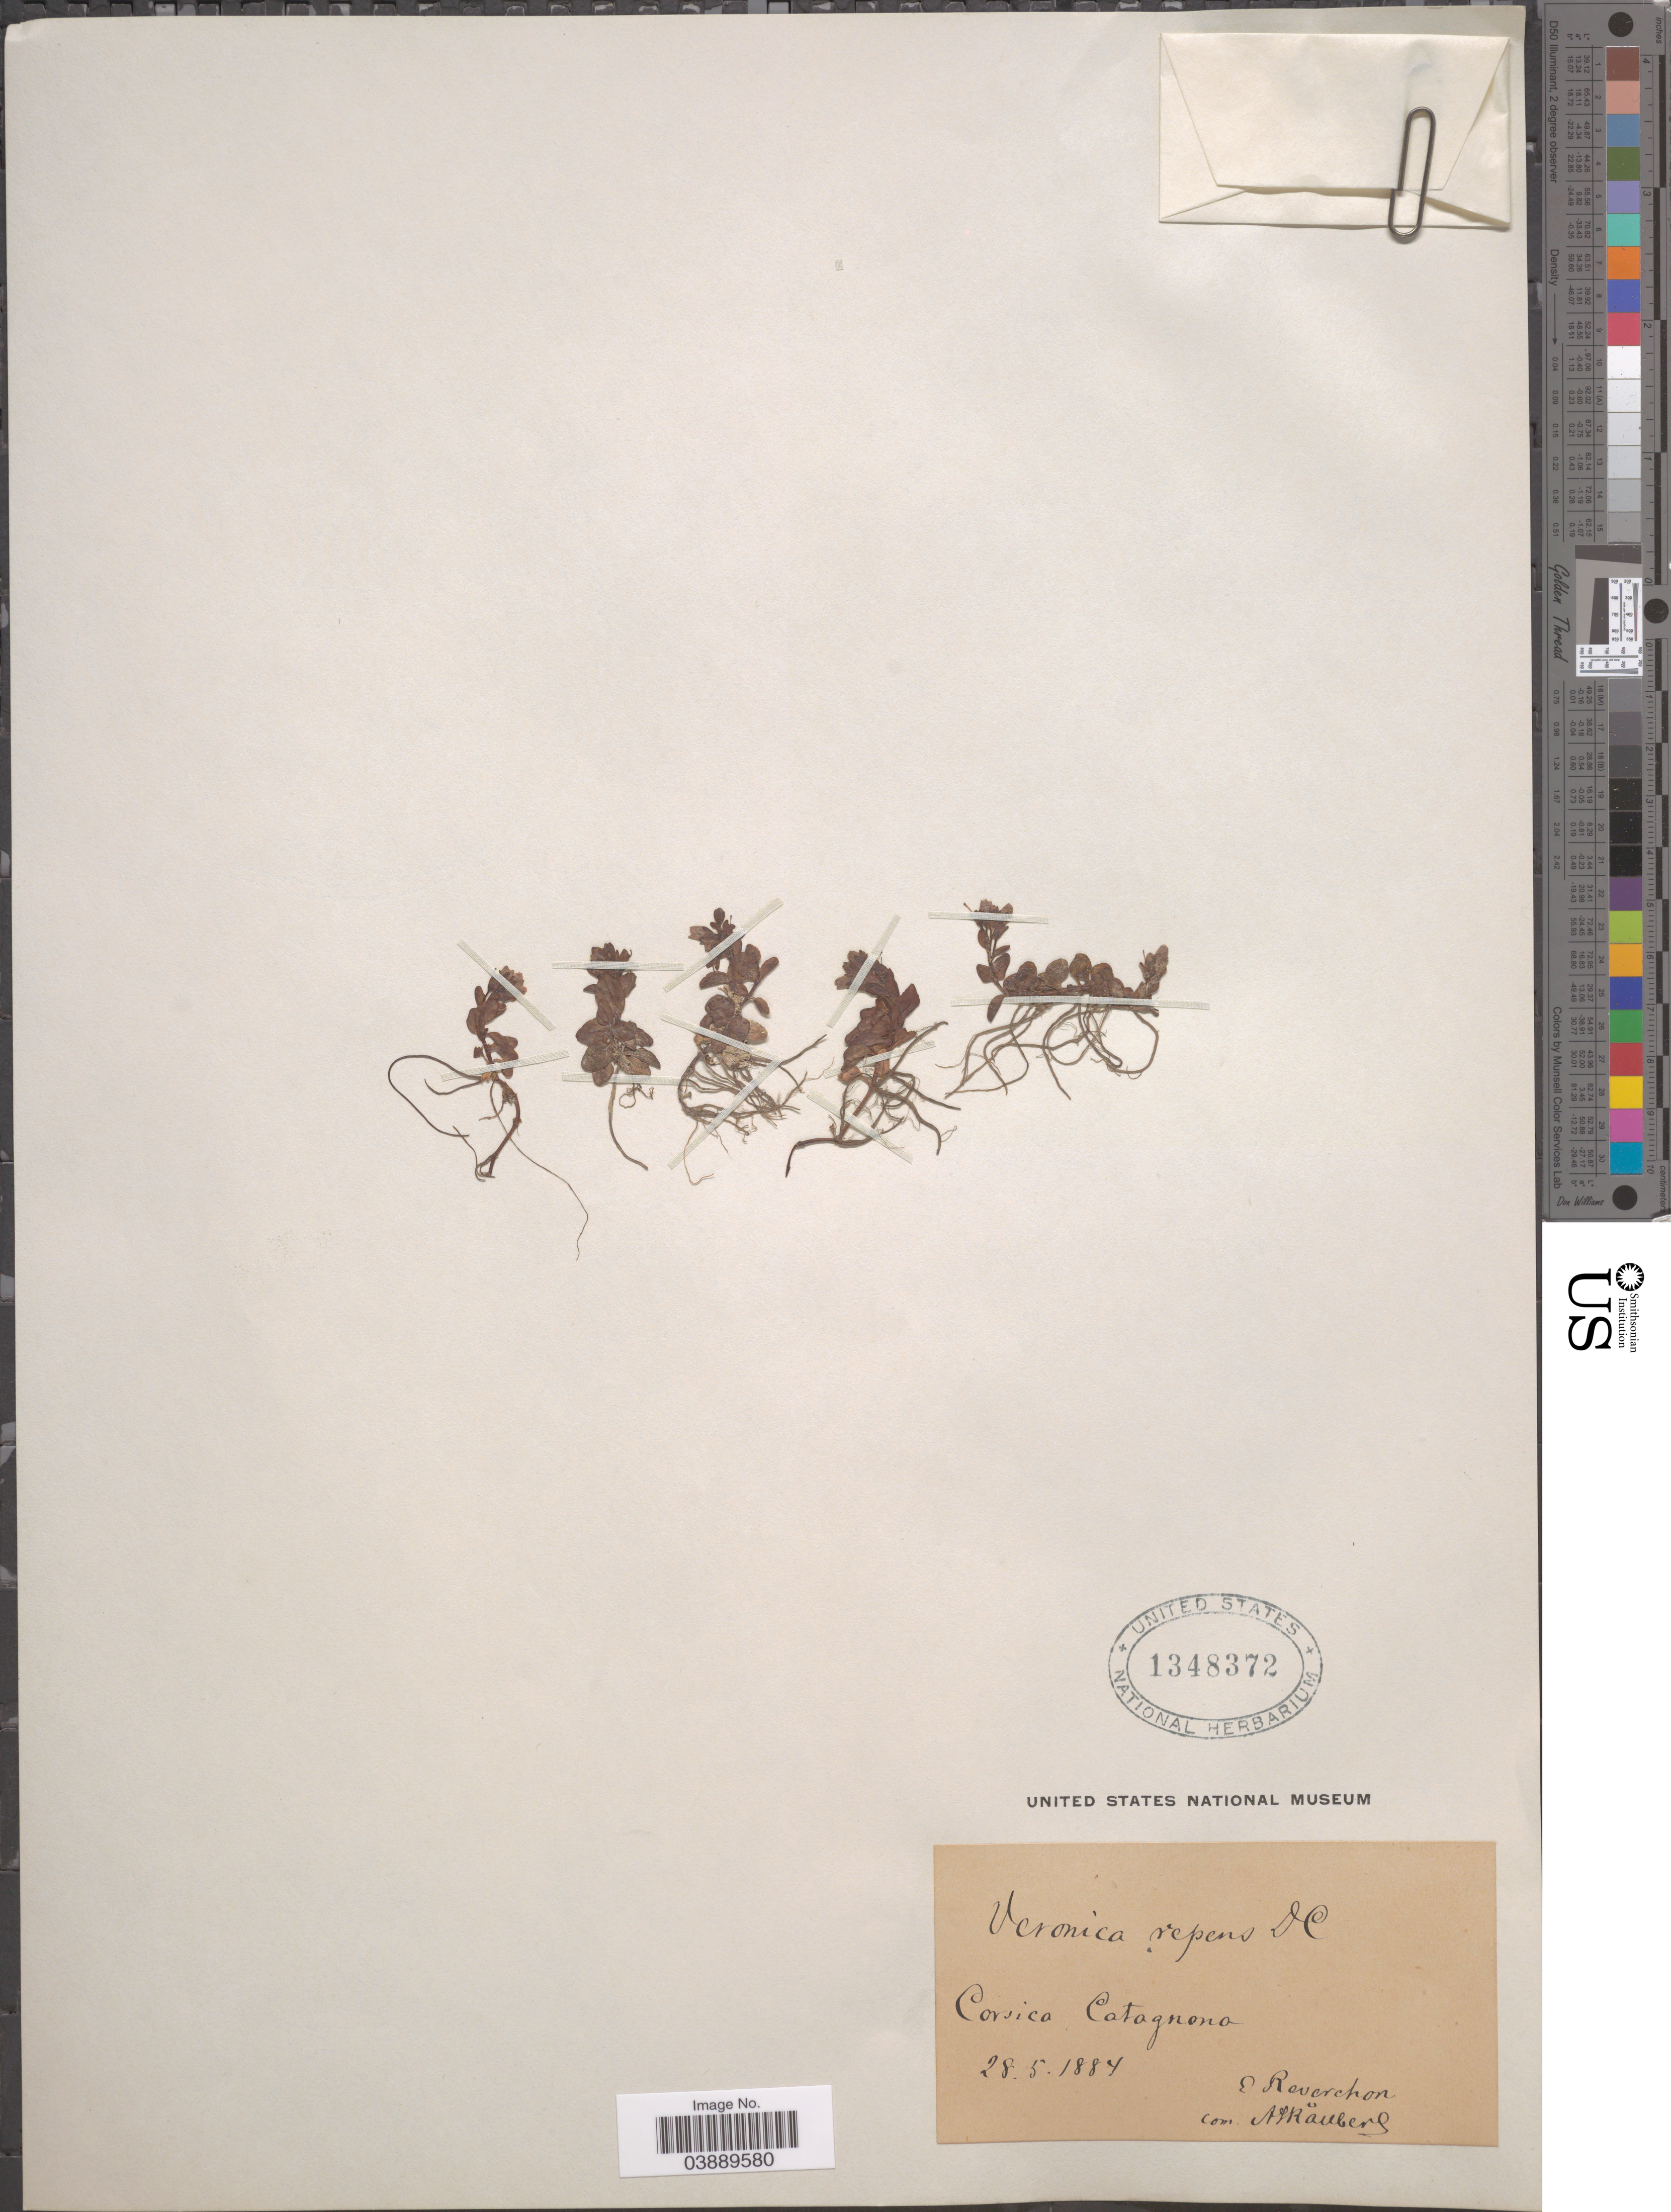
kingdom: Plantae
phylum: Tracheophyta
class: Magnoliopsida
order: Lamiales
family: Plantaginaceae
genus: Veronica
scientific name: Veronica repens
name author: Clarion ex DC.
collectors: E. Reverchon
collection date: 1884-05-28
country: France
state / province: Corsica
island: Corse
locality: Catagnona.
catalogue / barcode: US 1348372